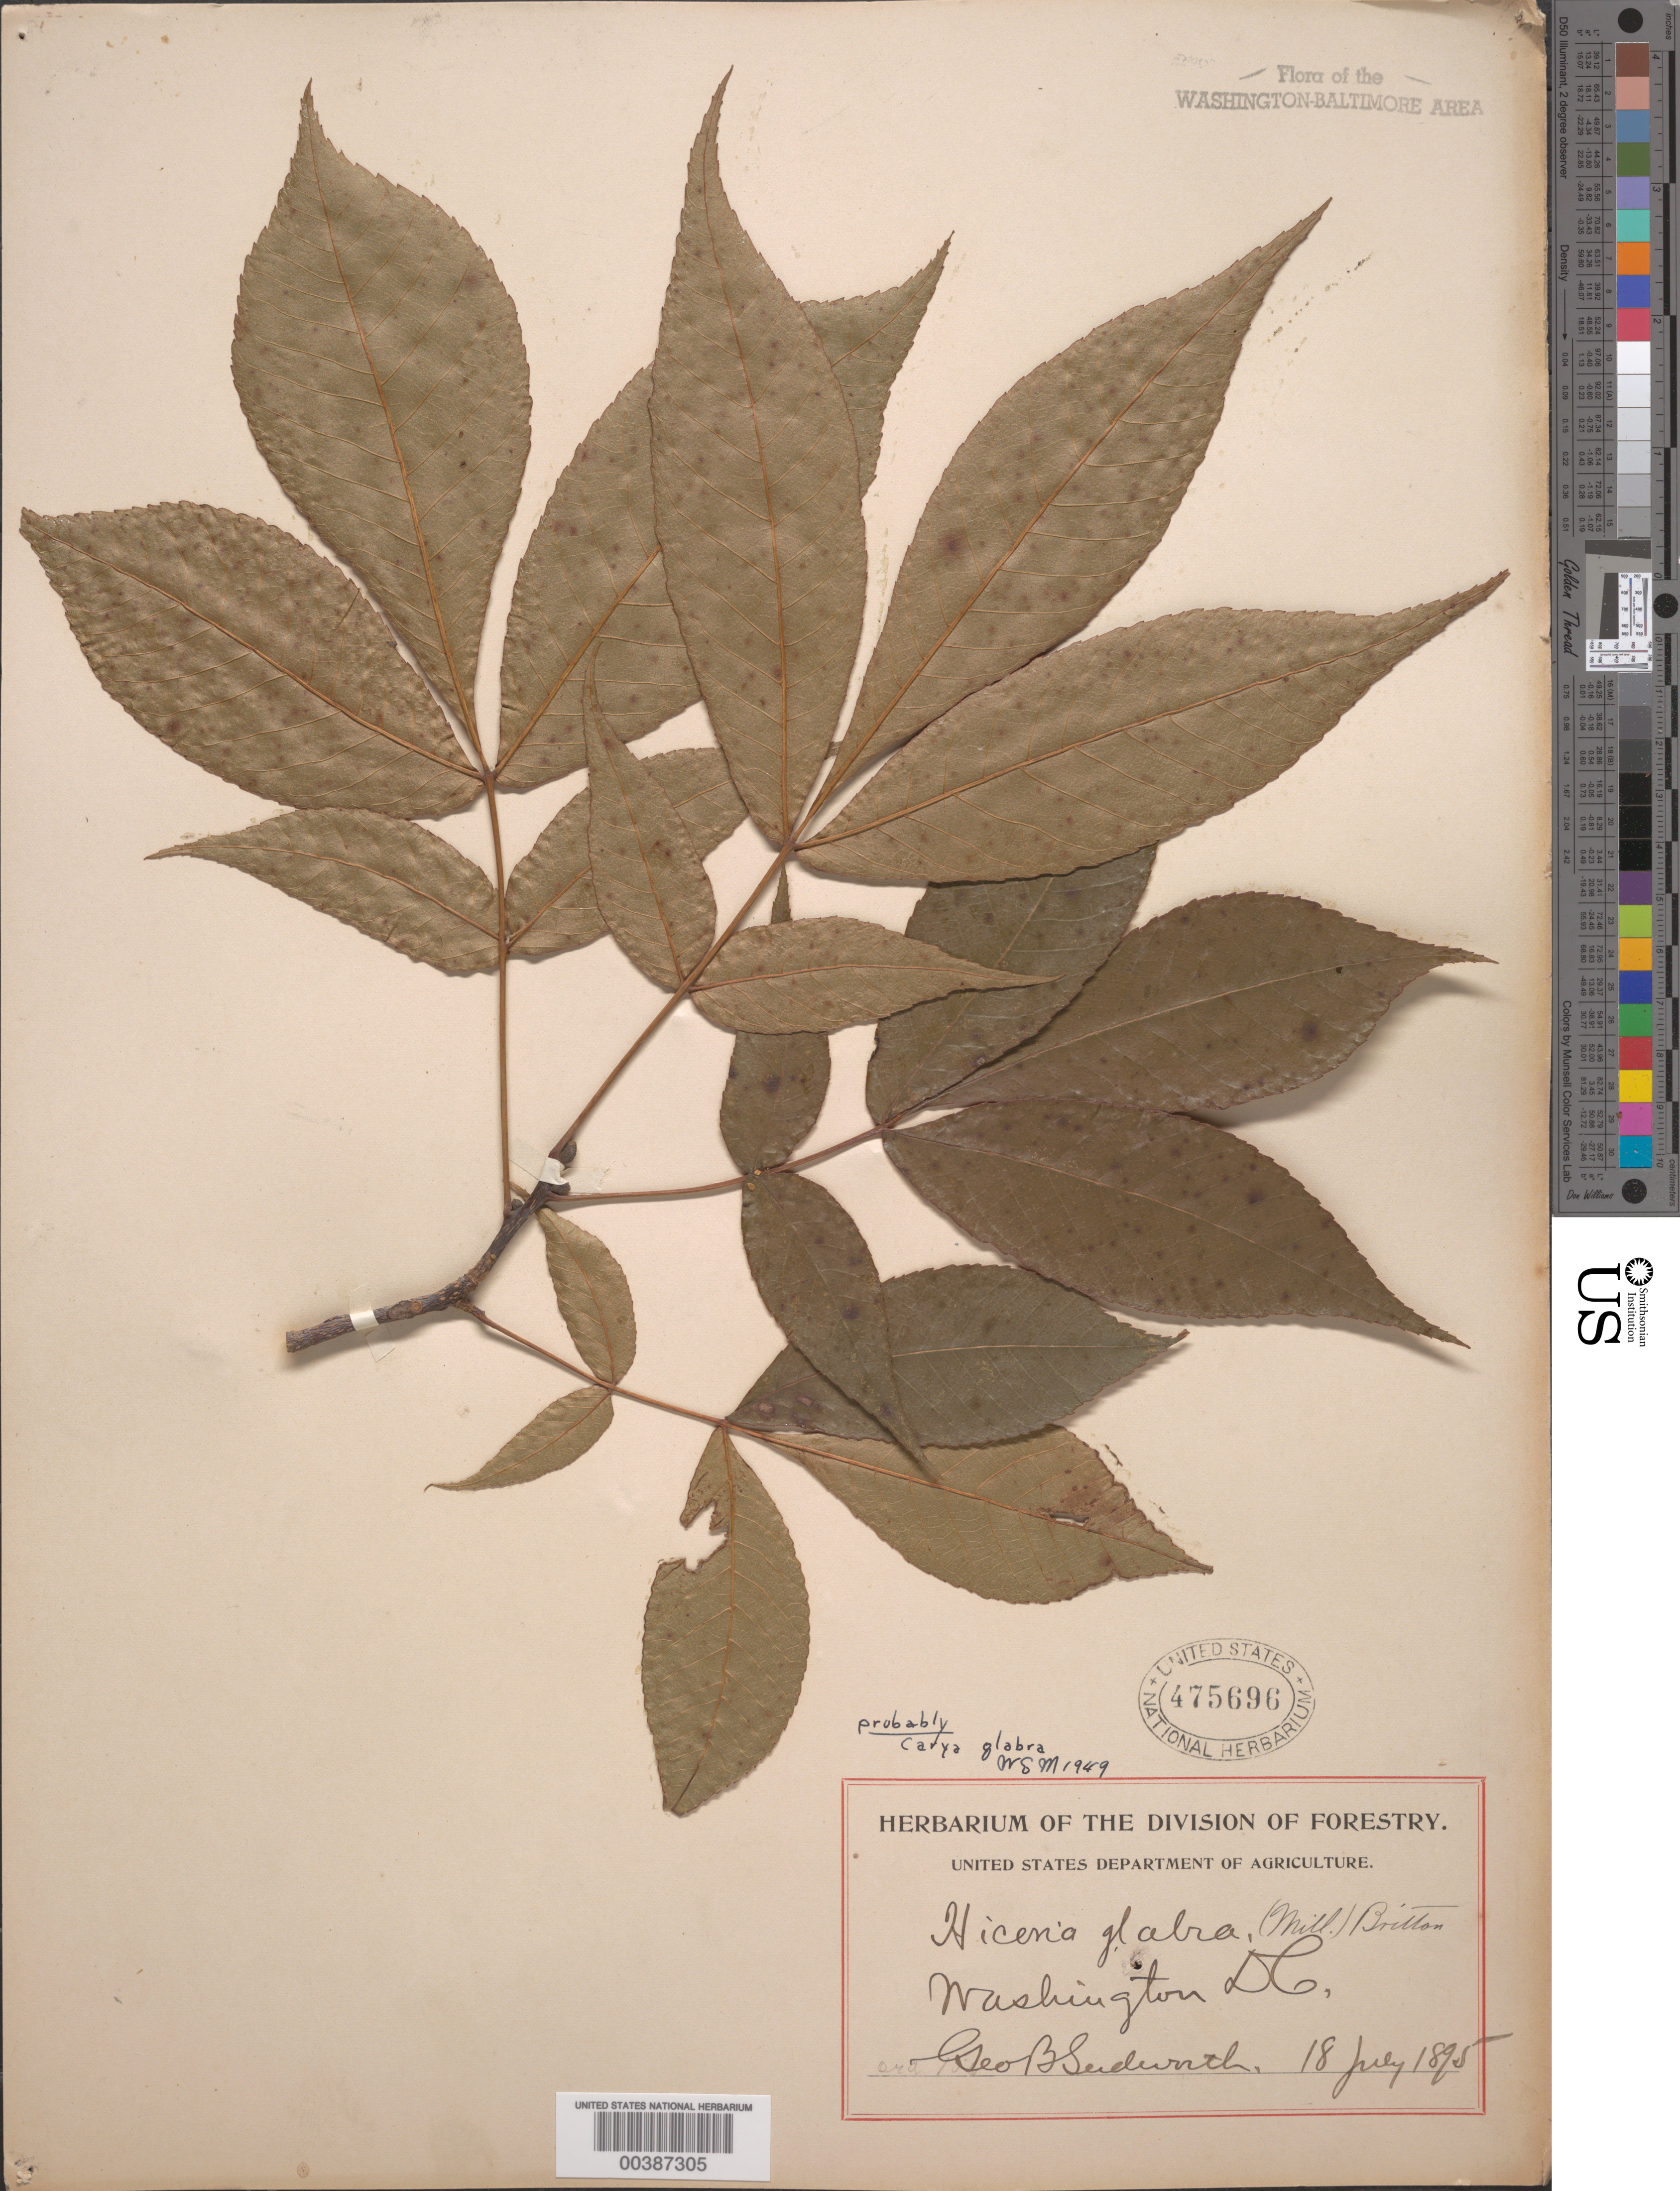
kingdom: Plantae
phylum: Tracheophyta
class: Magnoliopsida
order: Fagales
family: Juglandaceae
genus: Carya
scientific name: Carya glabra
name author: (Mill.) Sweet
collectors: G. B. Sudworth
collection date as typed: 18 Jul 1895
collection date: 1895-07-18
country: United States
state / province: District of Columbia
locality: Washington DC area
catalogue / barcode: US 475696